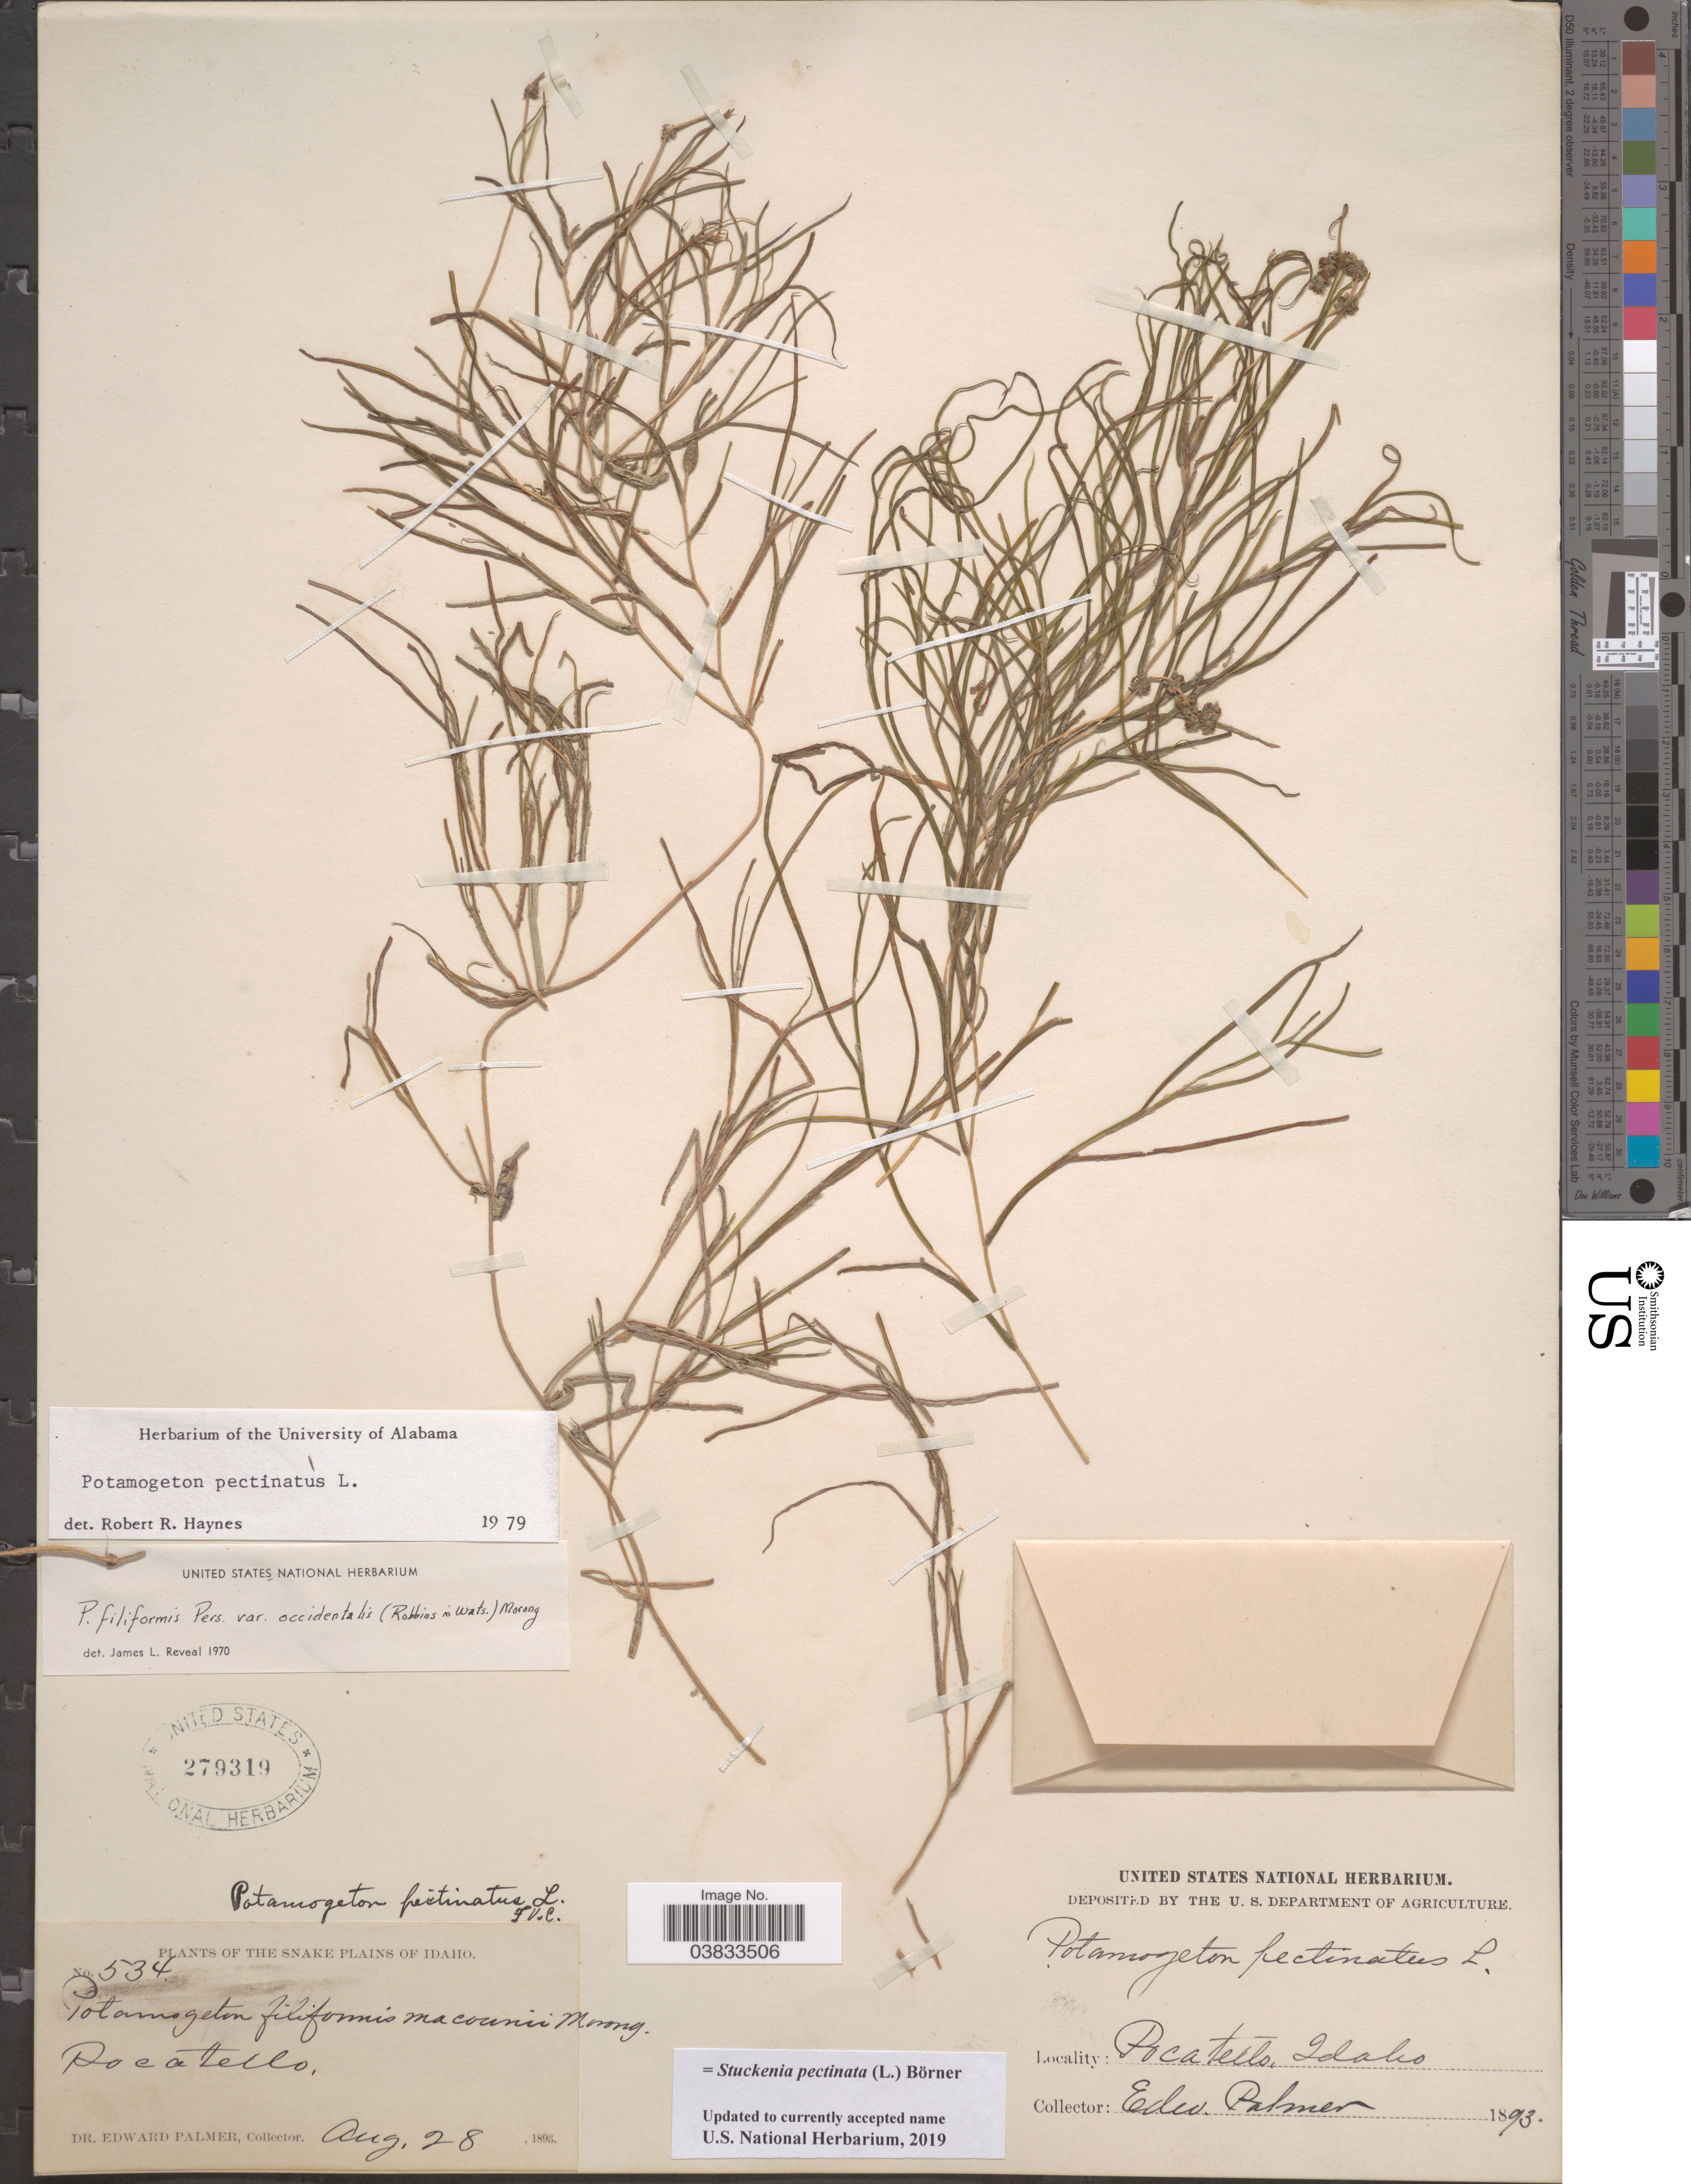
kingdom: Plantae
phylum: Tracheophyta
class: Liliopsida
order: Alismatales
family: Potamogetonaceae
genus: Stuckenia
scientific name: Stuckenia pectinata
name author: (L.) Börner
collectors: E. Palmer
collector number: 534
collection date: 1893-08-28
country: United States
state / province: Idaho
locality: Snake Plains of Idaho. Pocatello.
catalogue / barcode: US 279319